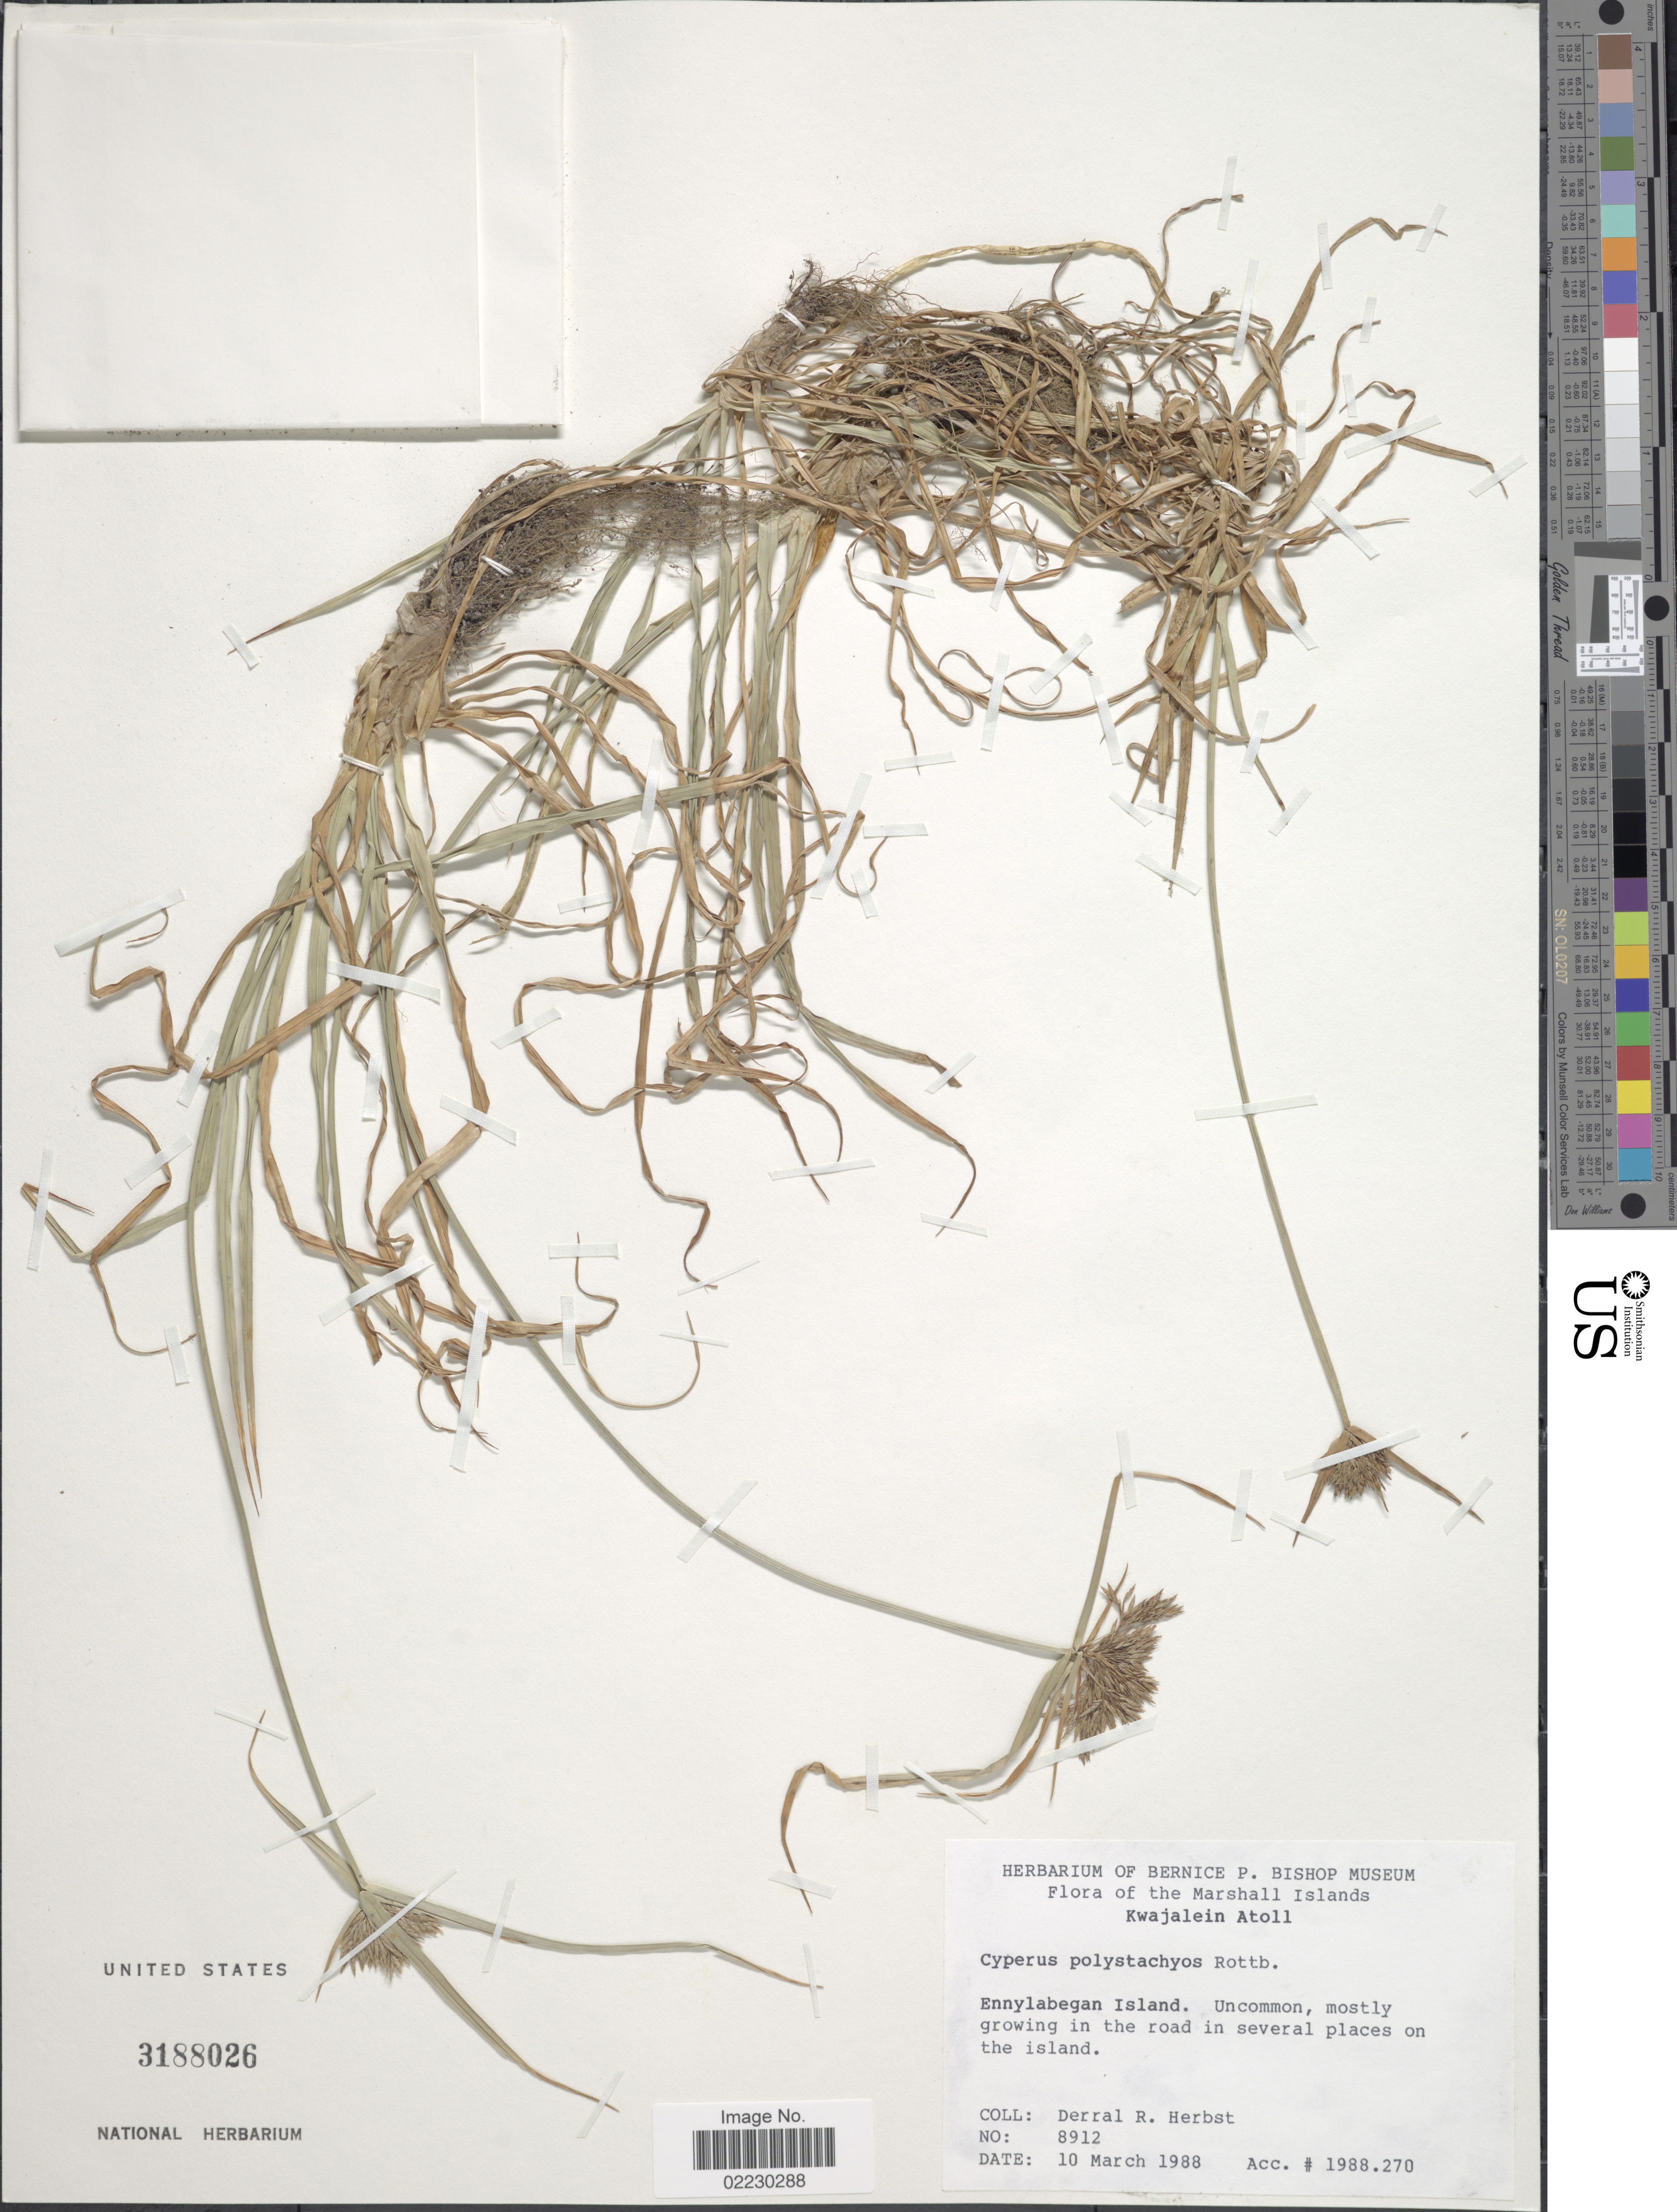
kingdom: Plantae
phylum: Tracheophyta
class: Liliopsida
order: Poales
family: Cyperaceae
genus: Cyperus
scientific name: Cyperus polystachyos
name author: Rottb.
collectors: D. R. Herbst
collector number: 8912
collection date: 1988-03-10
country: Marshall Islands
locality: Kwajalein Atoll, Ennlabegan Island, in the road in several places on the island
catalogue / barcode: US 3188026